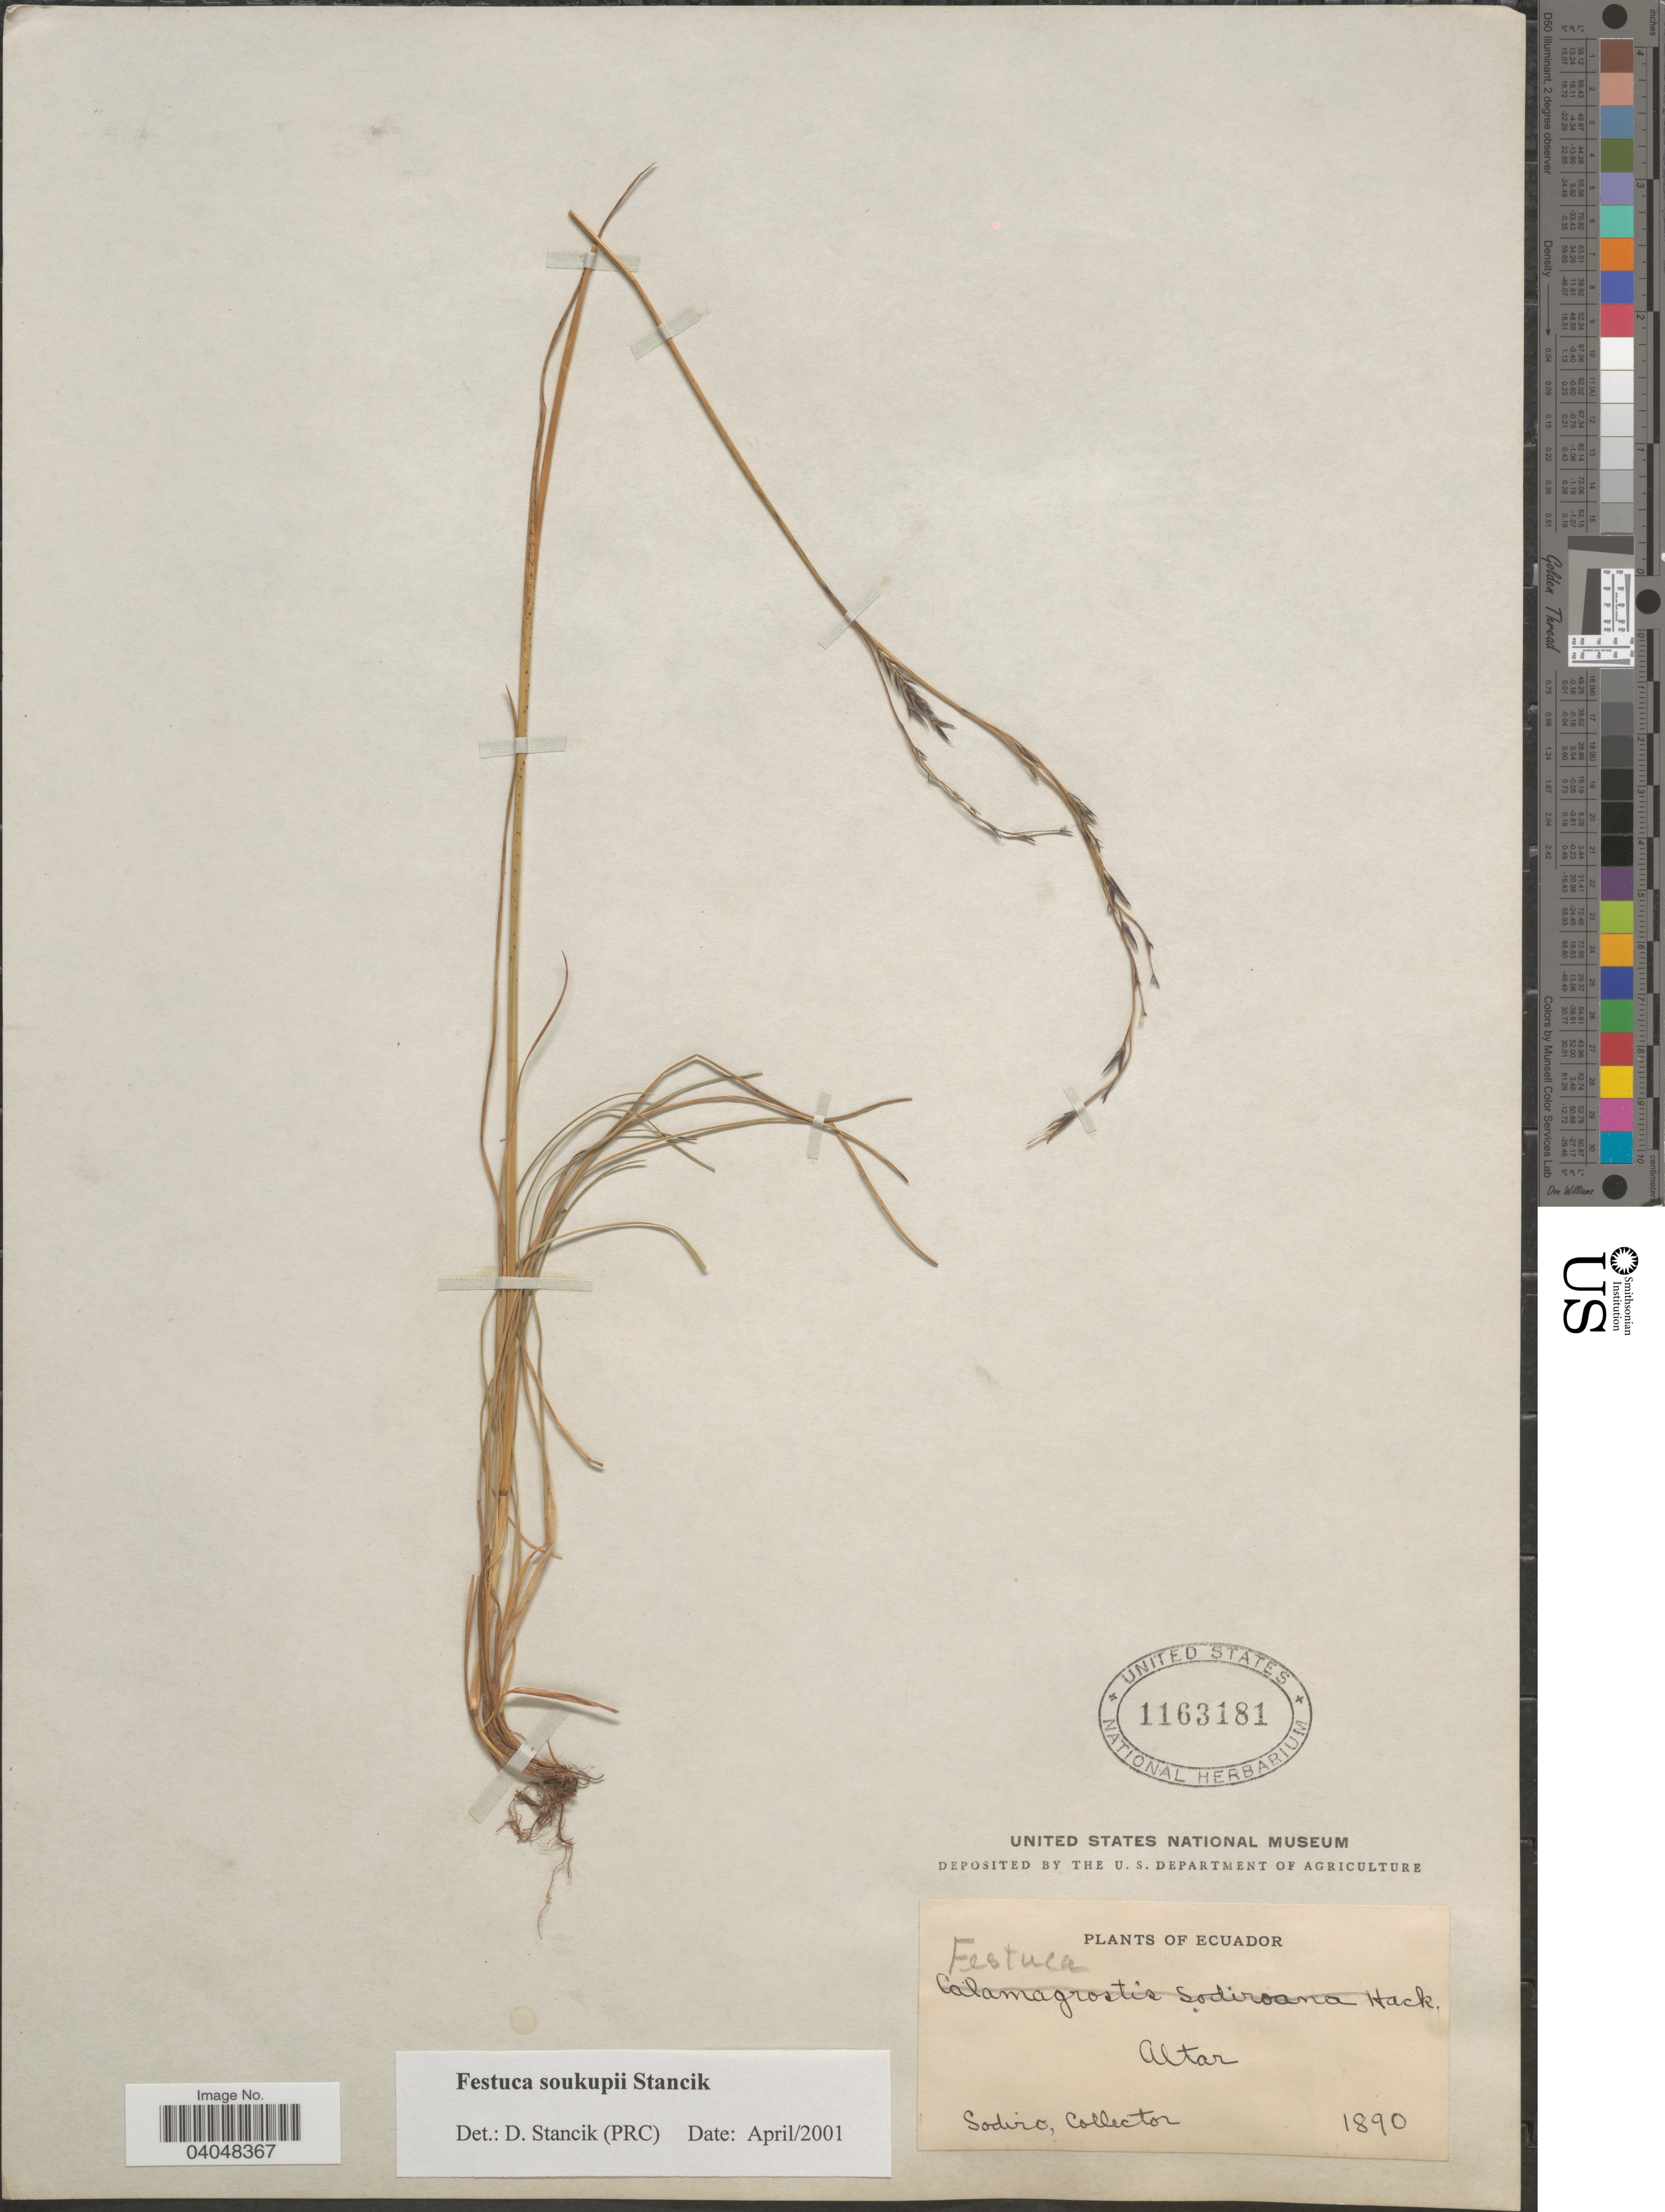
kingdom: Plantae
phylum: Tracheophyta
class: Liliopsida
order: Poales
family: Poaceae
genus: Festuca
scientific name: Festuca soukupii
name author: Stancik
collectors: Sodiro, --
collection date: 1890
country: Ecuador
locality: Altar.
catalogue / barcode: US 1163181